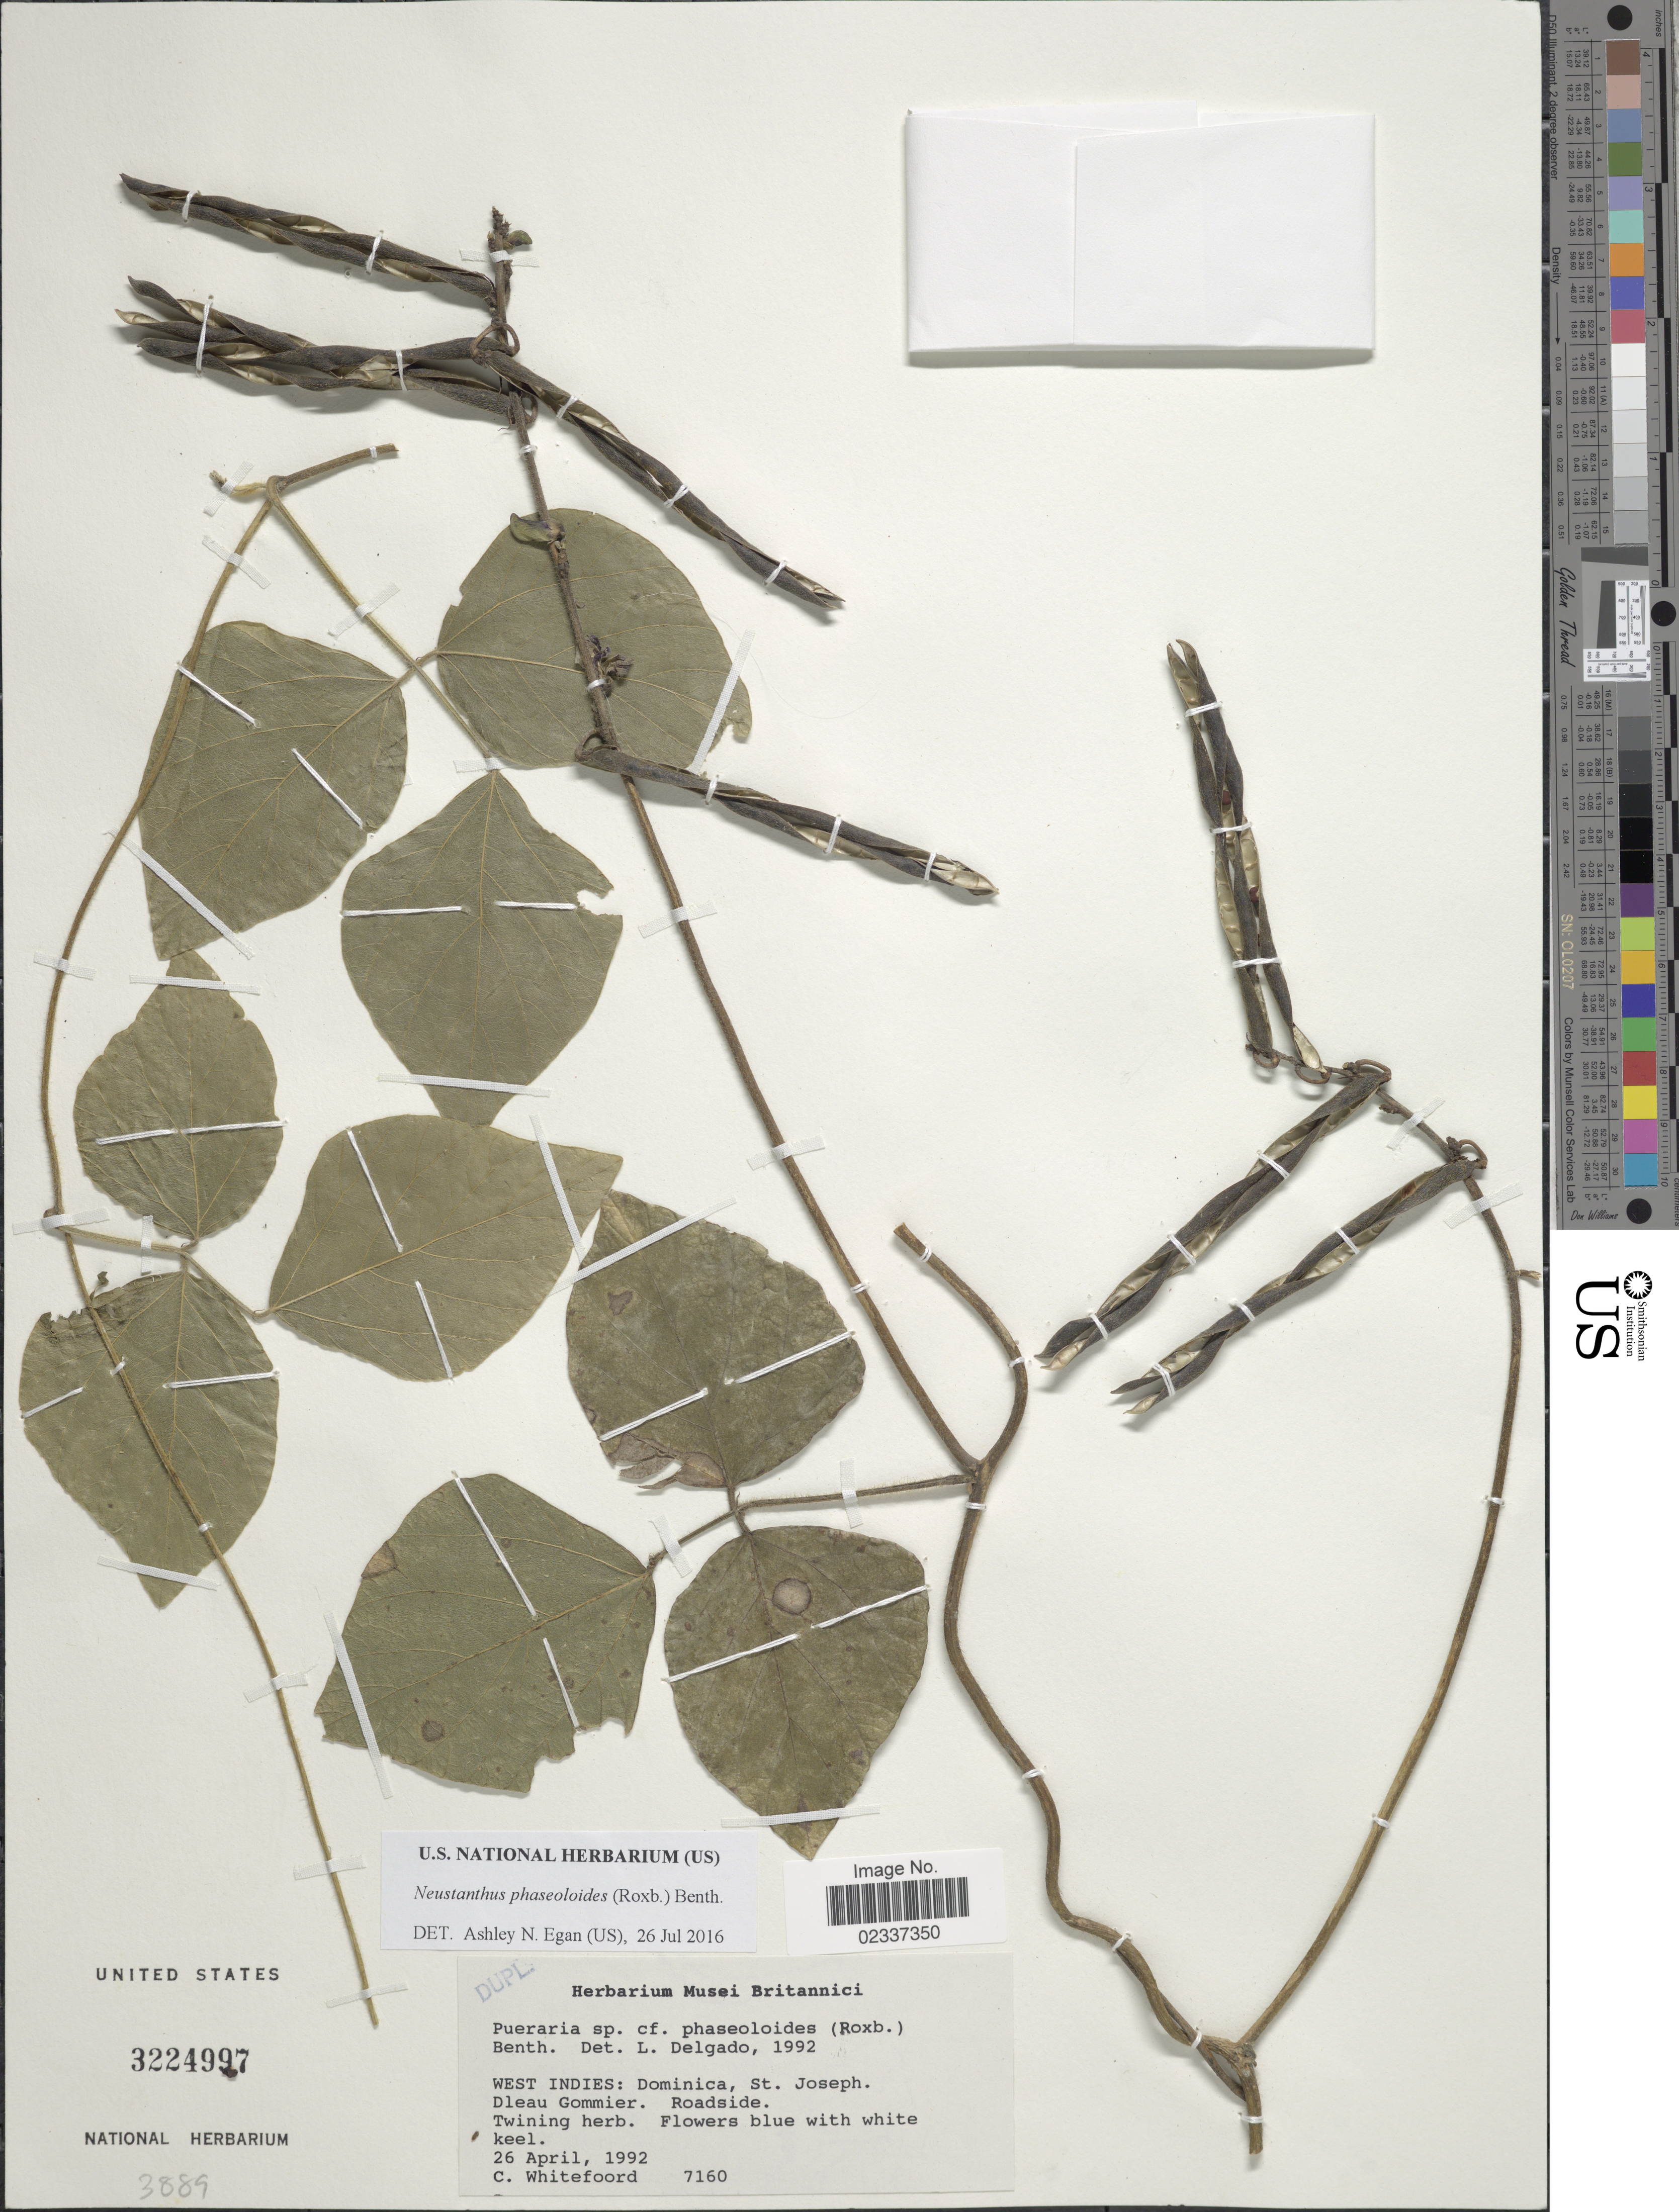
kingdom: Plantae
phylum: Tracheophyta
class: Magnoliopsida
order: Fabales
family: Fabaceae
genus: Neustanthus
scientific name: Neustanthus phaseoloides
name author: (Roxb.) Benth.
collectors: C. Whitefoord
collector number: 7160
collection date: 1992-04-26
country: Dominica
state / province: St. Joseph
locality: Dleau Gommier, Roadside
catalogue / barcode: US 3224997